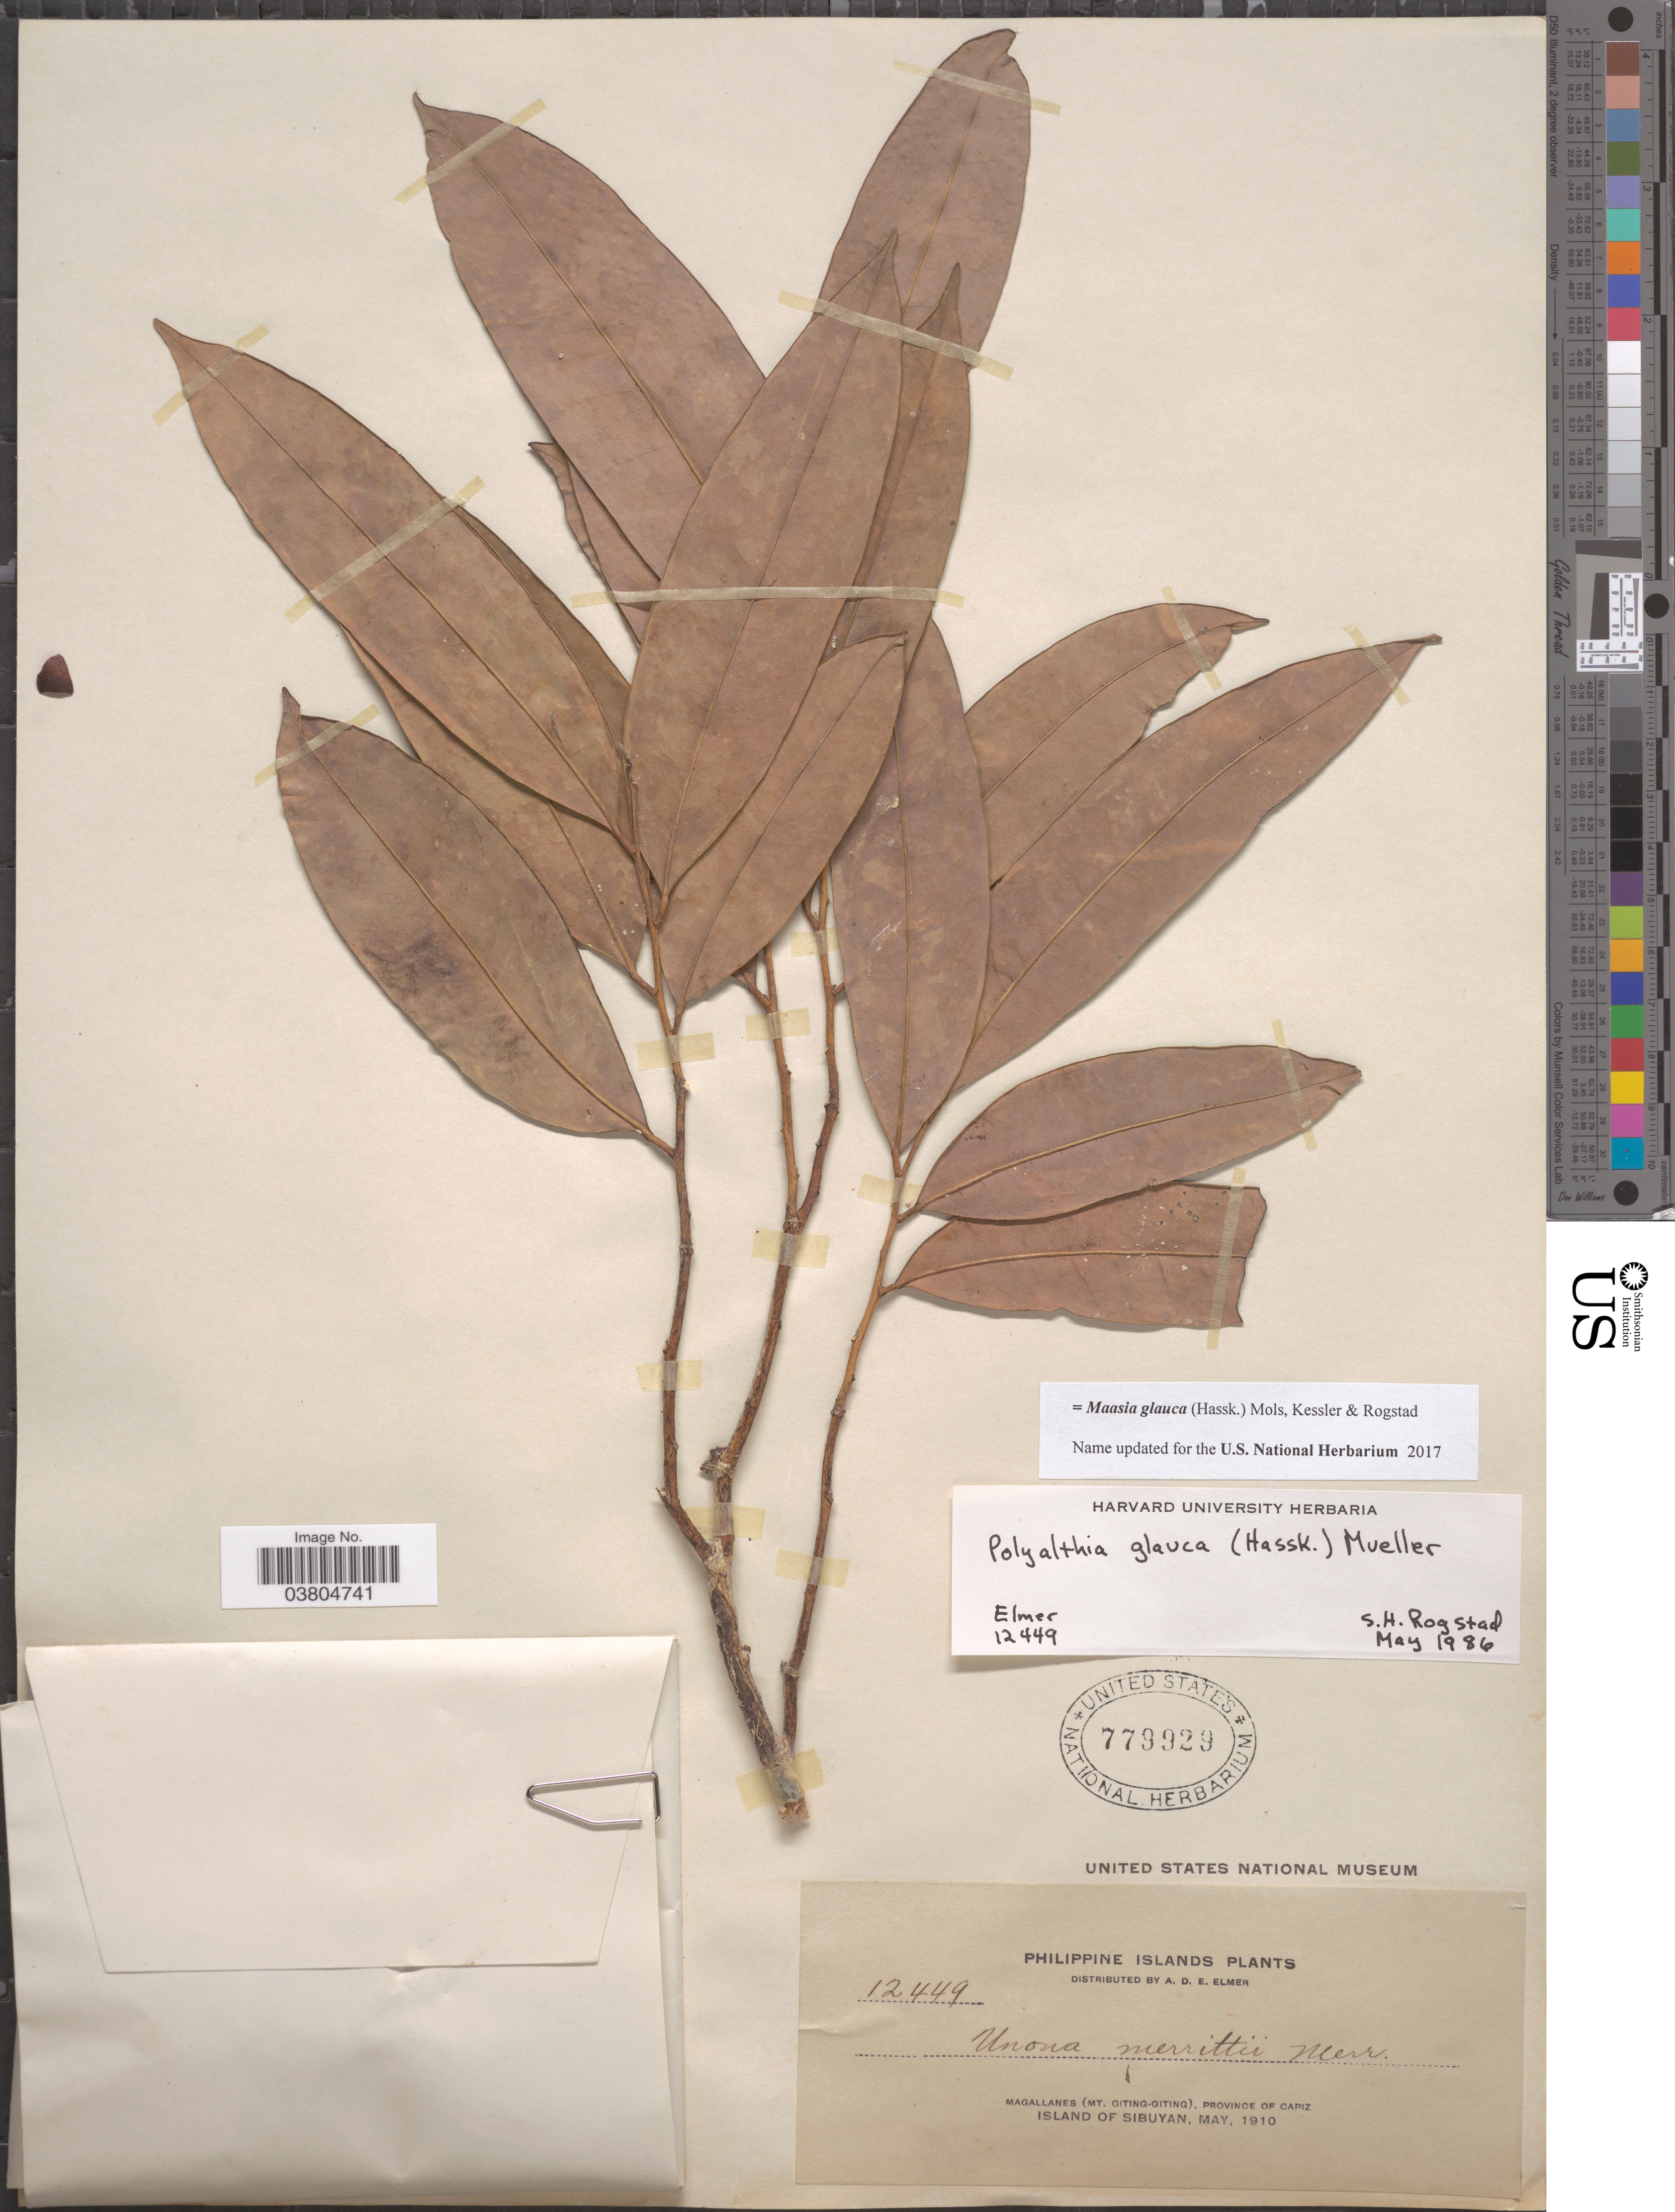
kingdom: Plantae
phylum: Tracheophyta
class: Magnoliopsida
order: Magnoliales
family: Annonaceae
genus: Maasia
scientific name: Maasia glauca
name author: (Hassk.) Mols et al.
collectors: A. D. E. Elmer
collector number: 12449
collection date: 1910-05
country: Philippines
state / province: Western Visayas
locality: Philippine Islands. Magallanes (Mt. Giting-Giting), Province of Capiz. Island of Sibuyan.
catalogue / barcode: US 779929